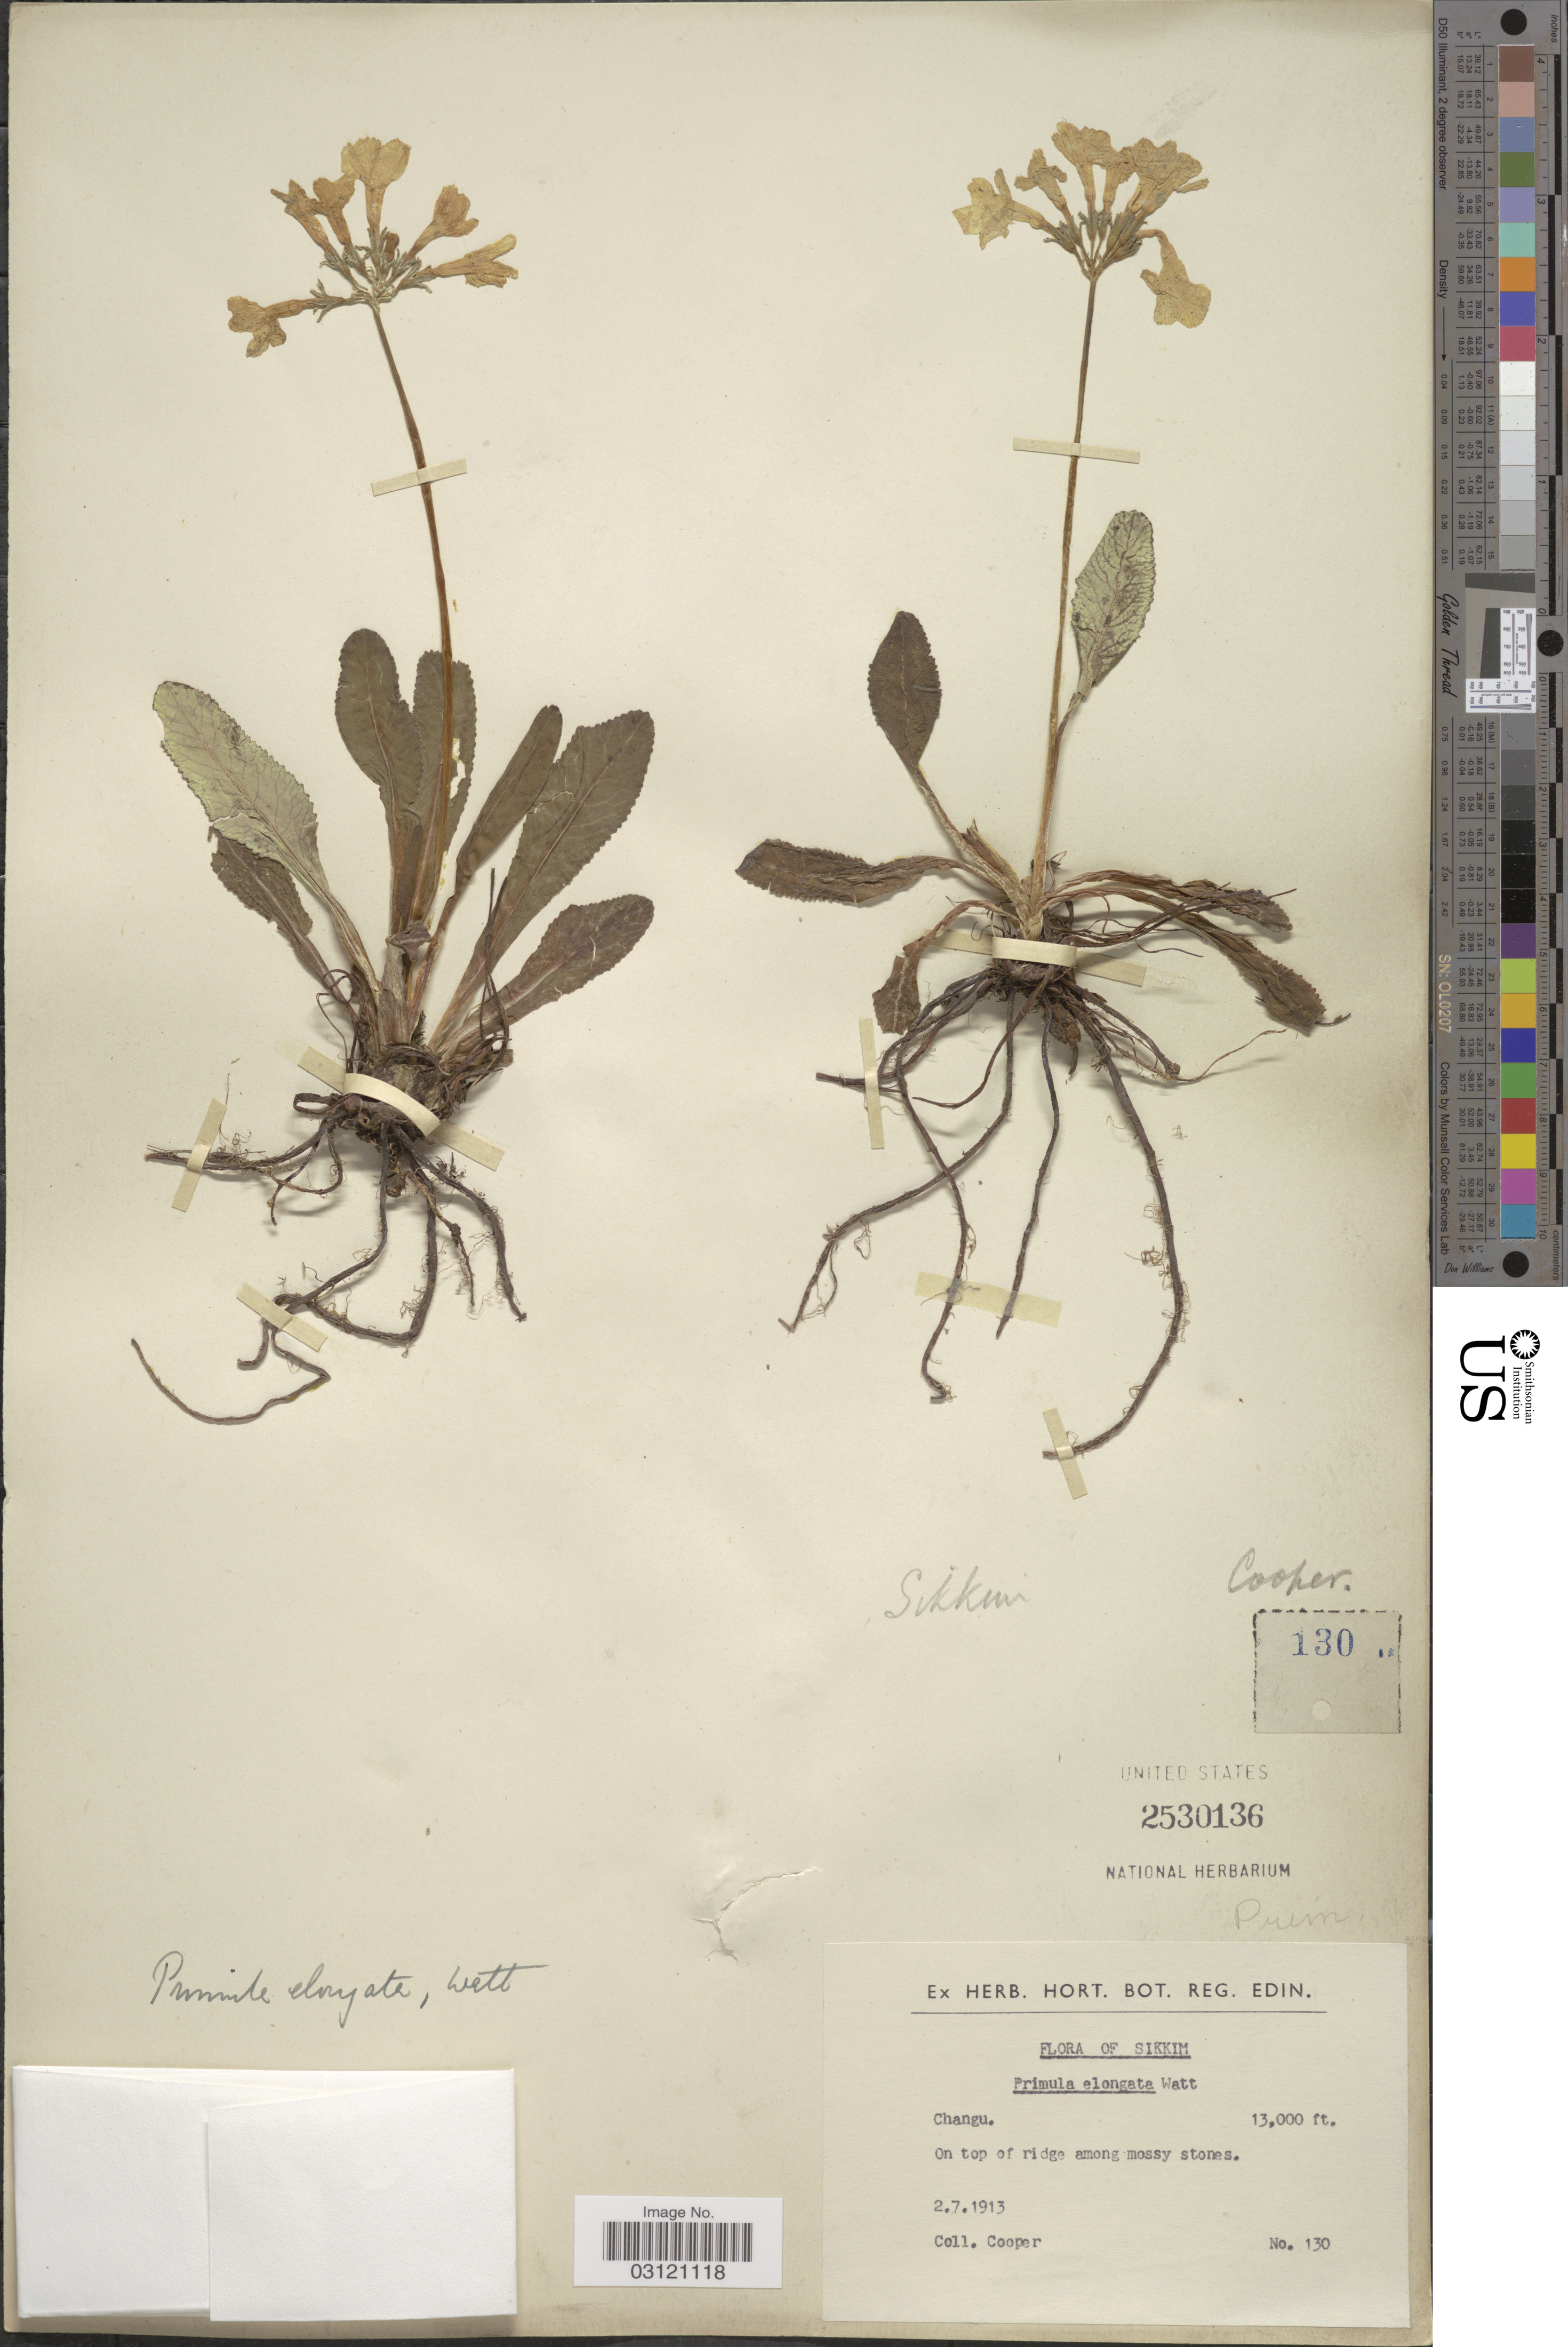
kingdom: Plantae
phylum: Tracheophyta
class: Magnoliopsida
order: Ericales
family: Primulaceae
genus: Primula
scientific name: Primula elongata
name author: Watt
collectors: -. Cooper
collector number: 130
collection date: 1913-07-02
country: India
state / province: Sikkim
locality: Changu.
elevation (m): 3962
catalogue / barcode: US 2530136